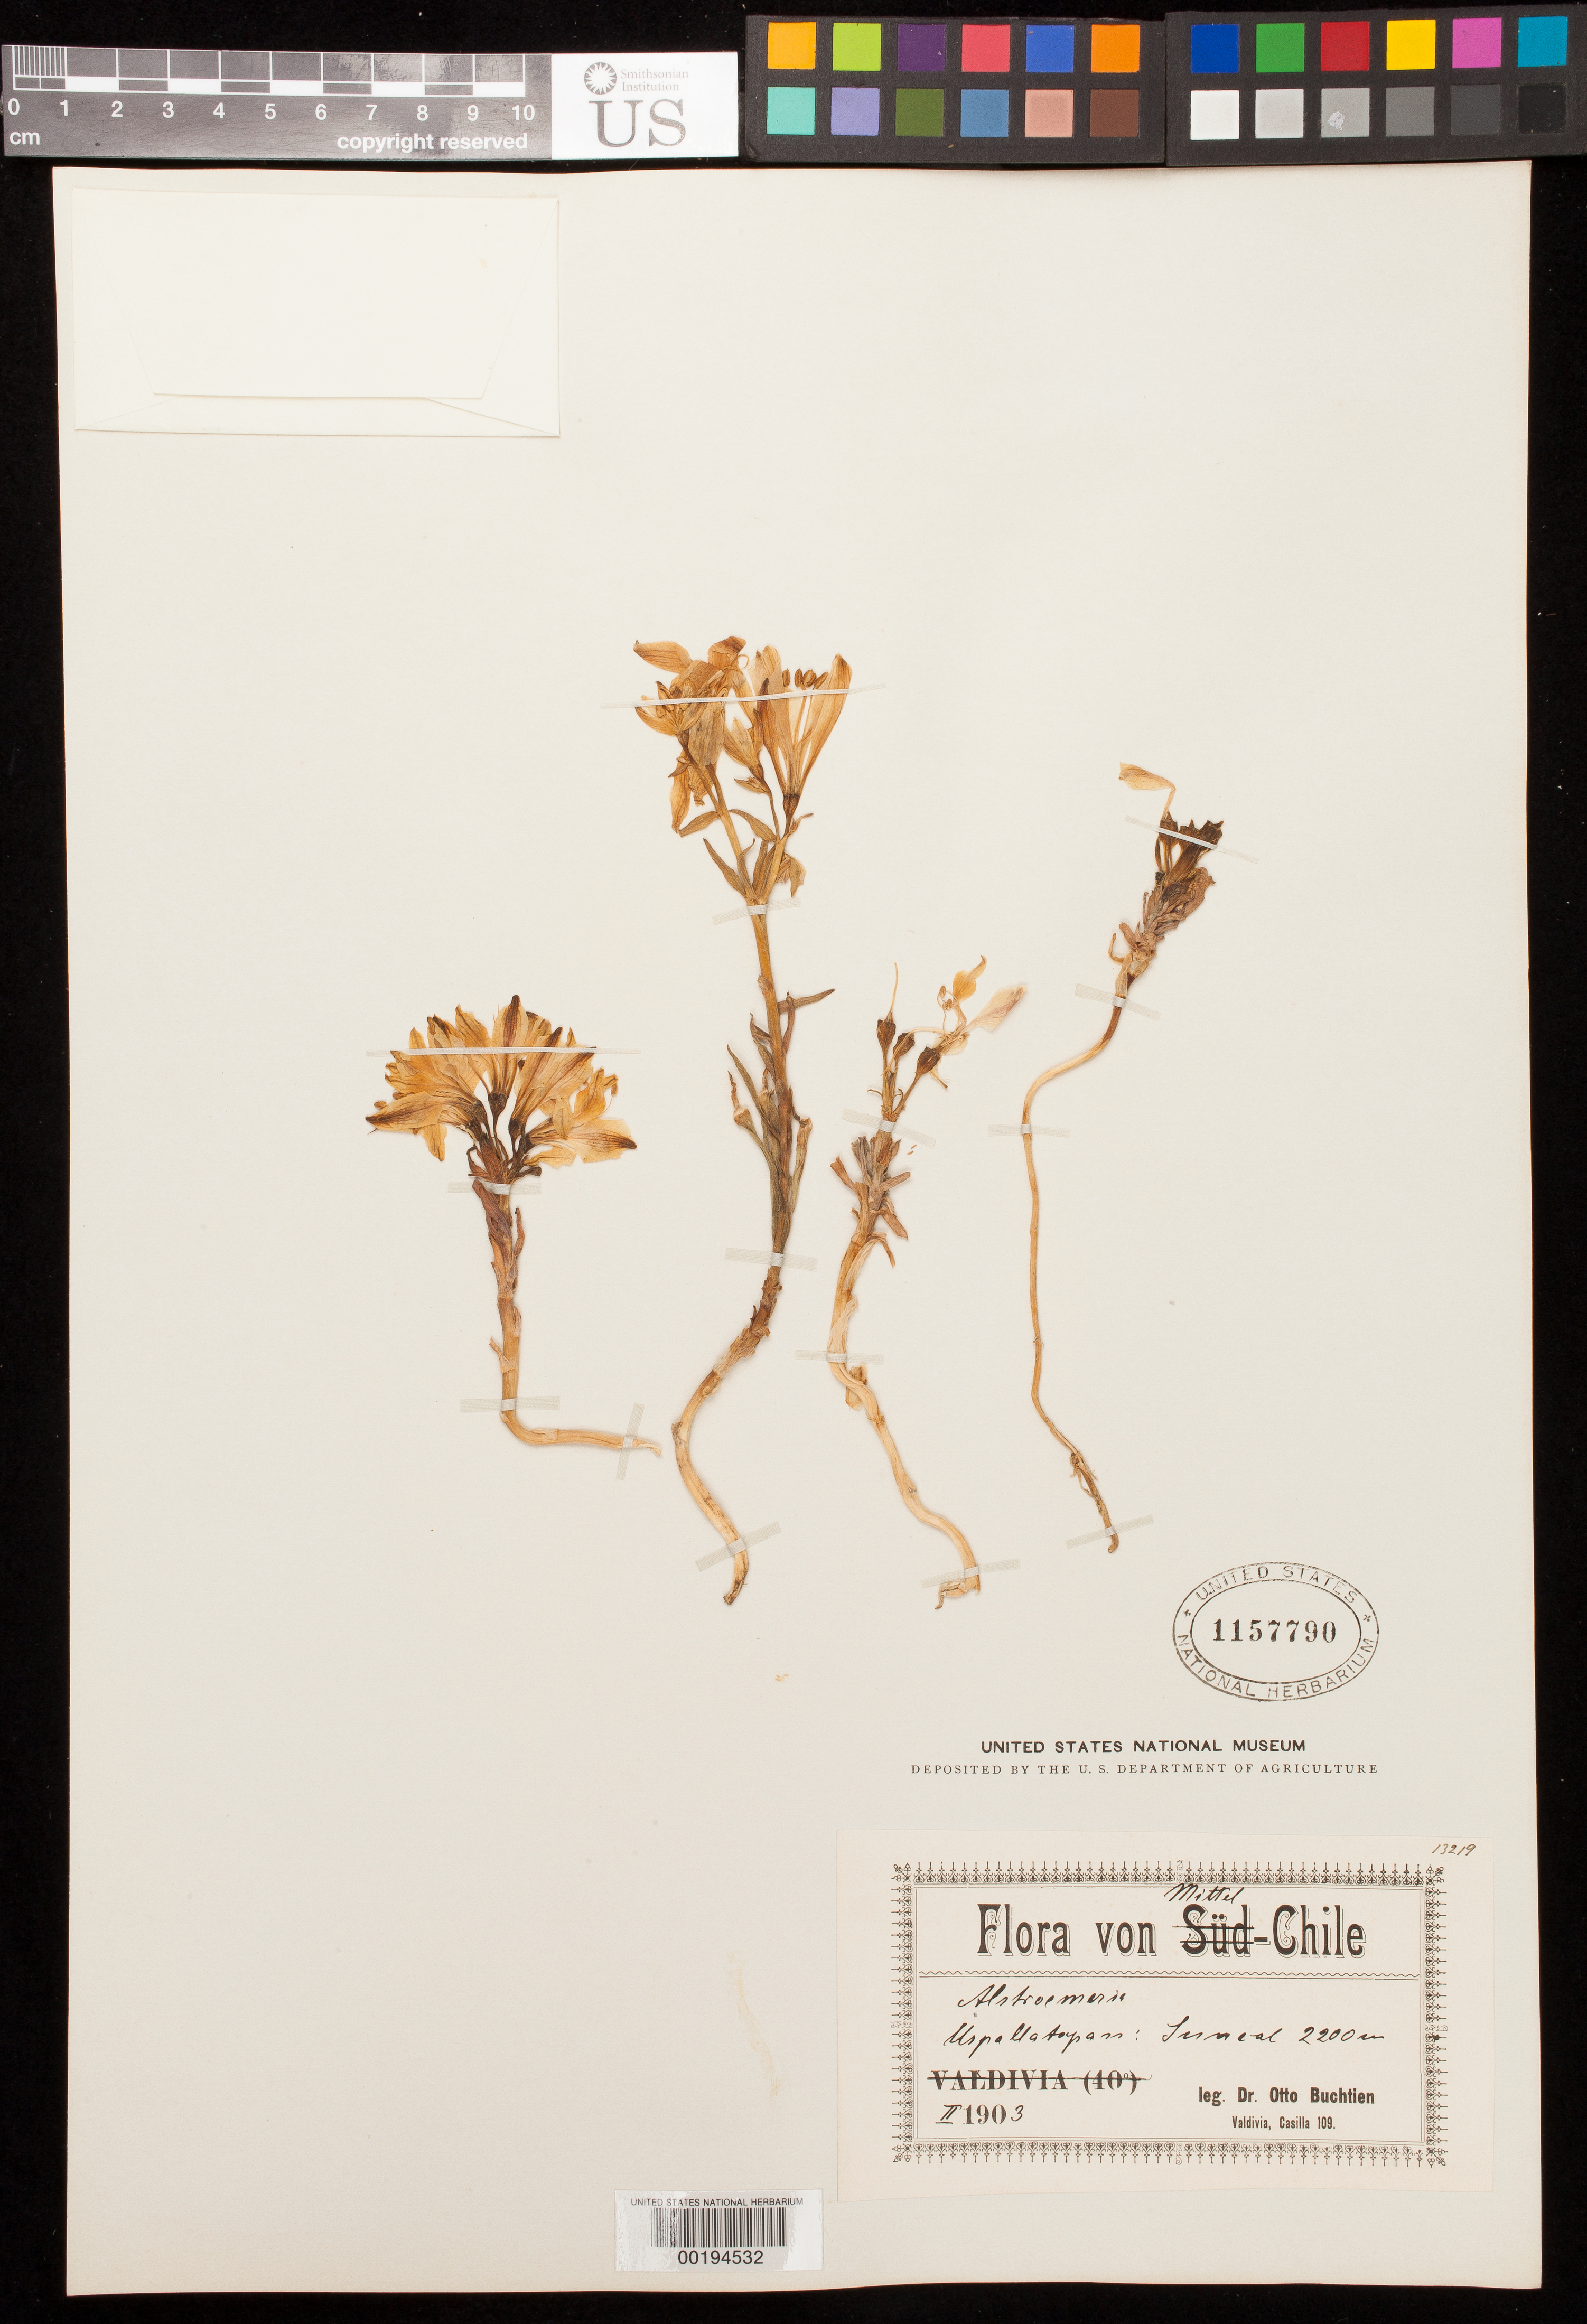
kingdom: Plantae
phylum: Tracheophyta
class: Liliopsida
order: Liliales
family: Alstroemeriaceae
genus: Alstroemeria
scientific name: Alstroemeria sp.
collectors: O. Buchtien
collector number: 13219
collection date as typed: Feb 1903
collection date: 1903-02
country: Chile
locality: Middle chile; uspallatopan: tuneal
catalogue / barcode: US 1157790